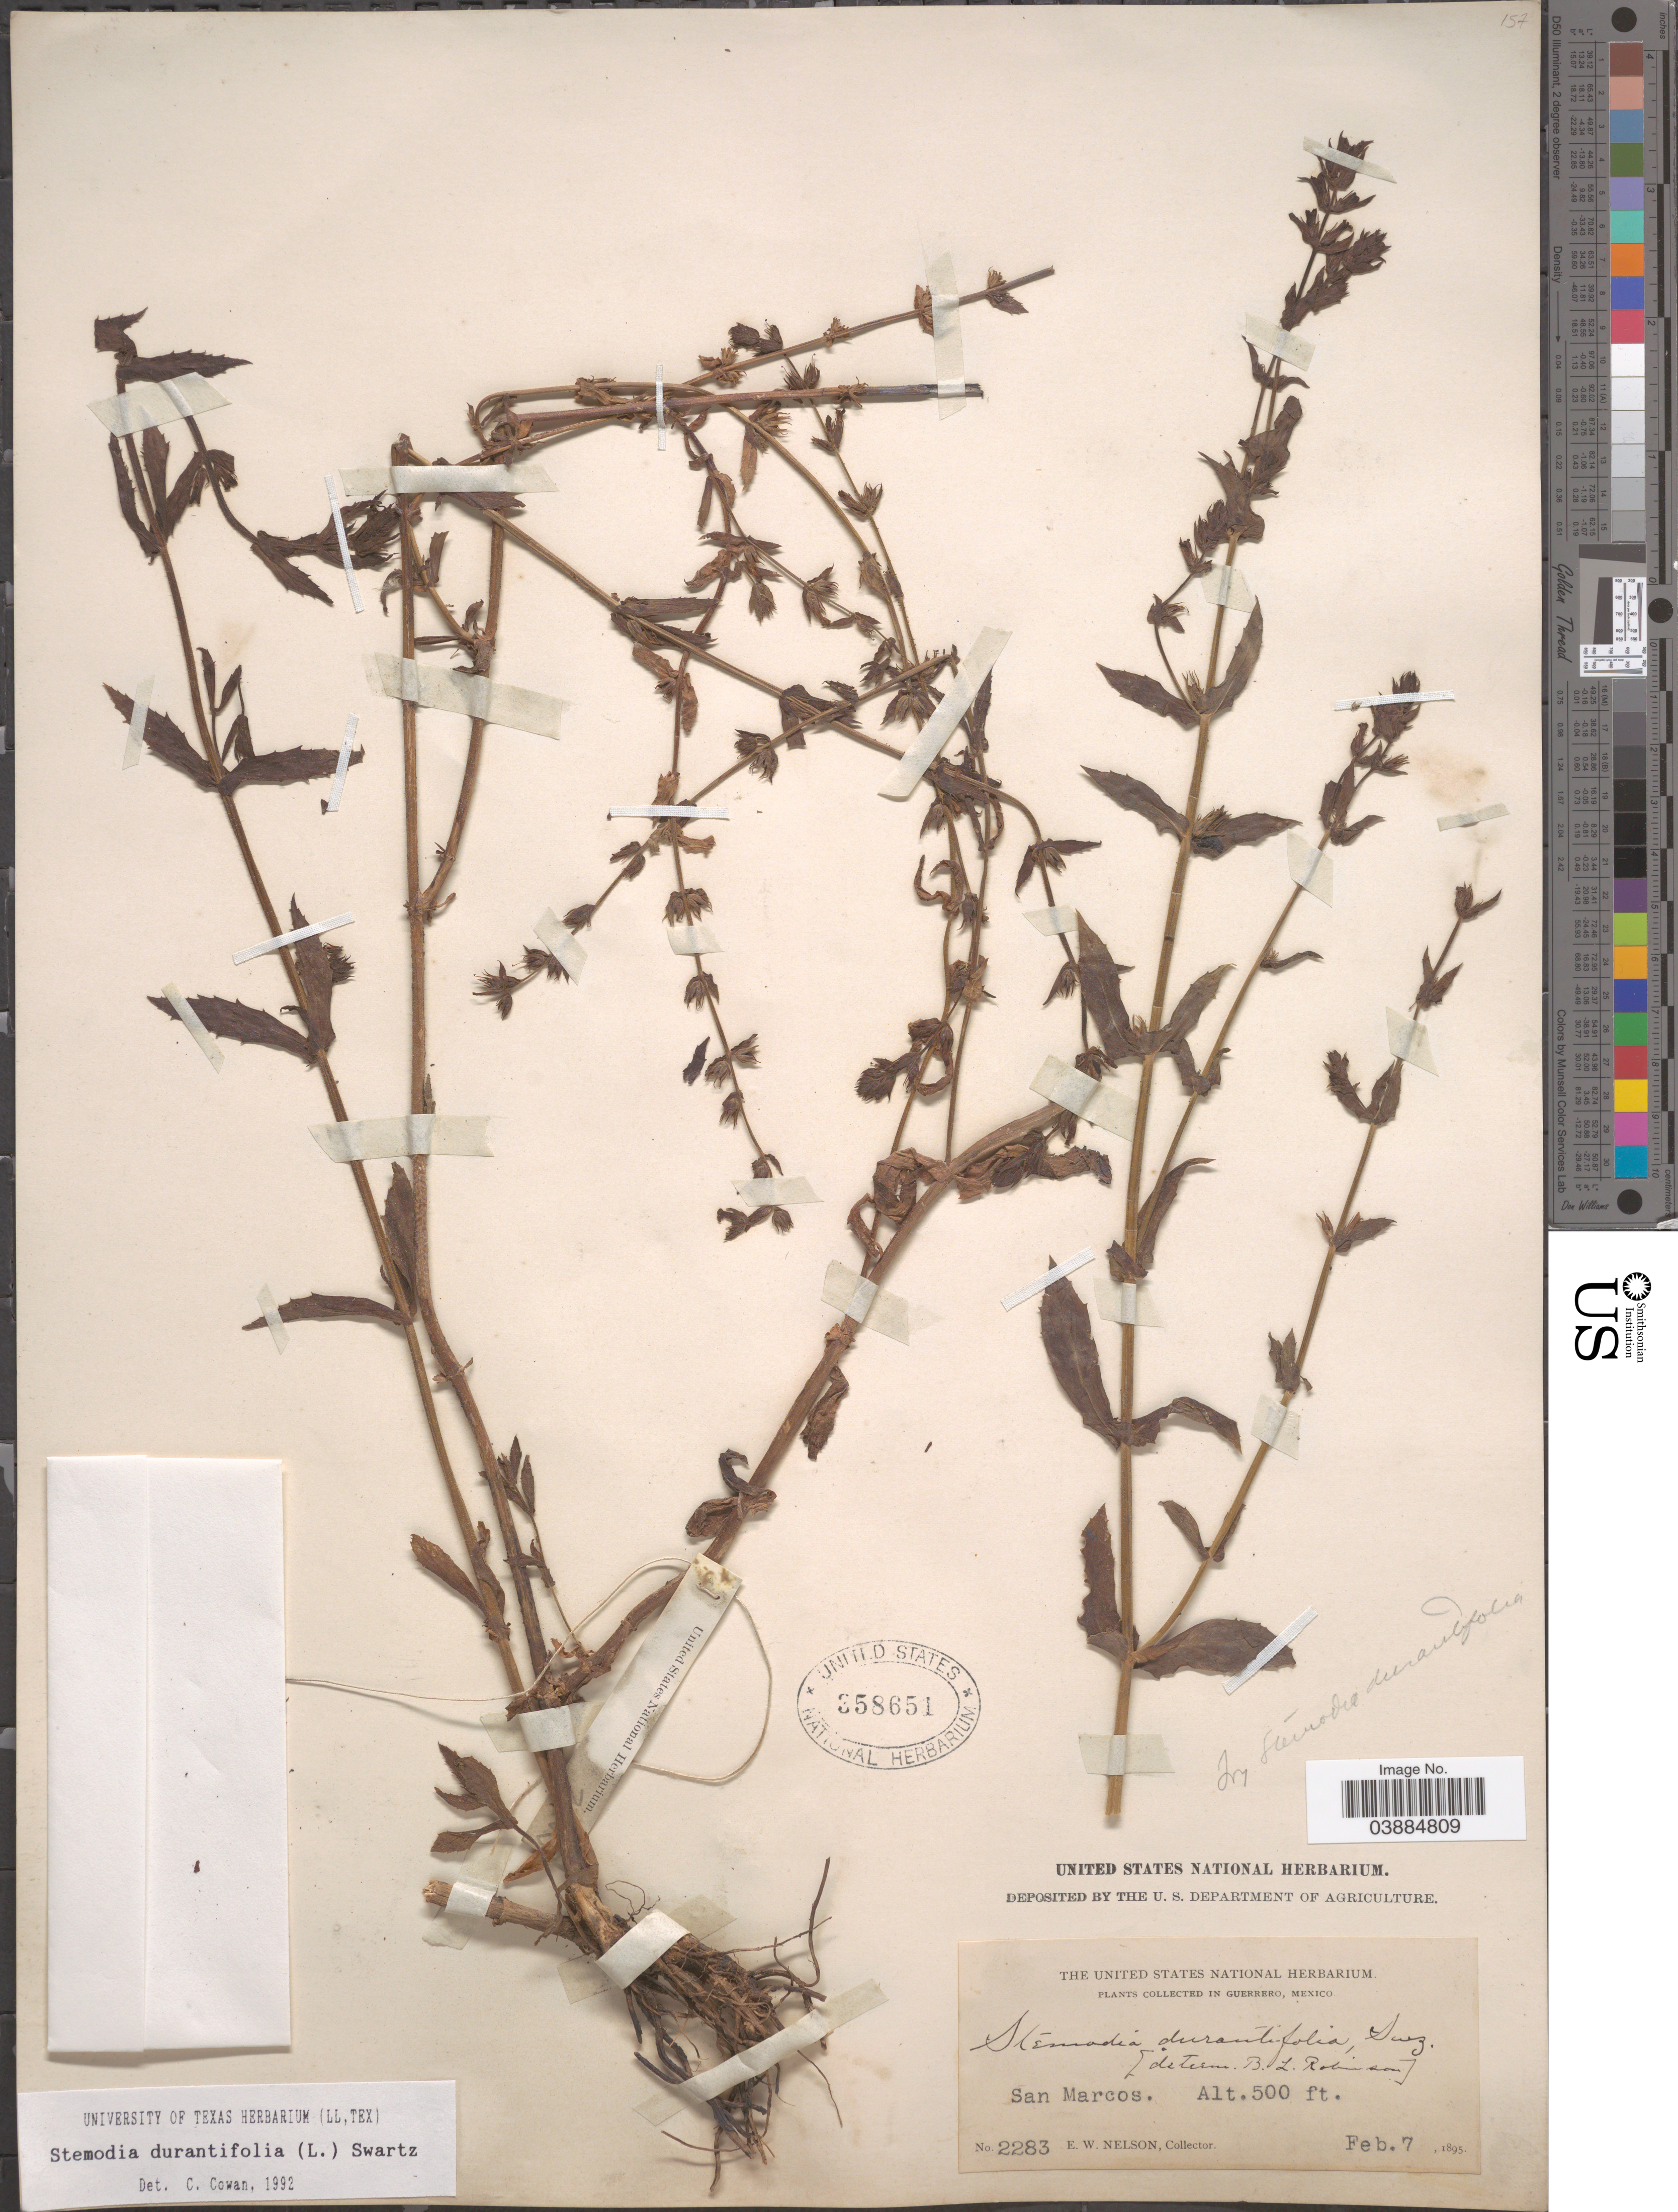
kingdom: Plantae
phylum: Tracheophyta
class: Magnoliopsida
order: Lamiales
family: Plantaginaceae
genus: Stemodia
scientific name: Stemodia durantifolia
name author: (L.) Sw.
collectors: E. W. Nelson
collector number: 2283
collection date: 1895-02-07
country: Mexico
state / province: Guerrero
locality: San Marcos.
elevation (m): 152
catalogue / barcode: US 358651